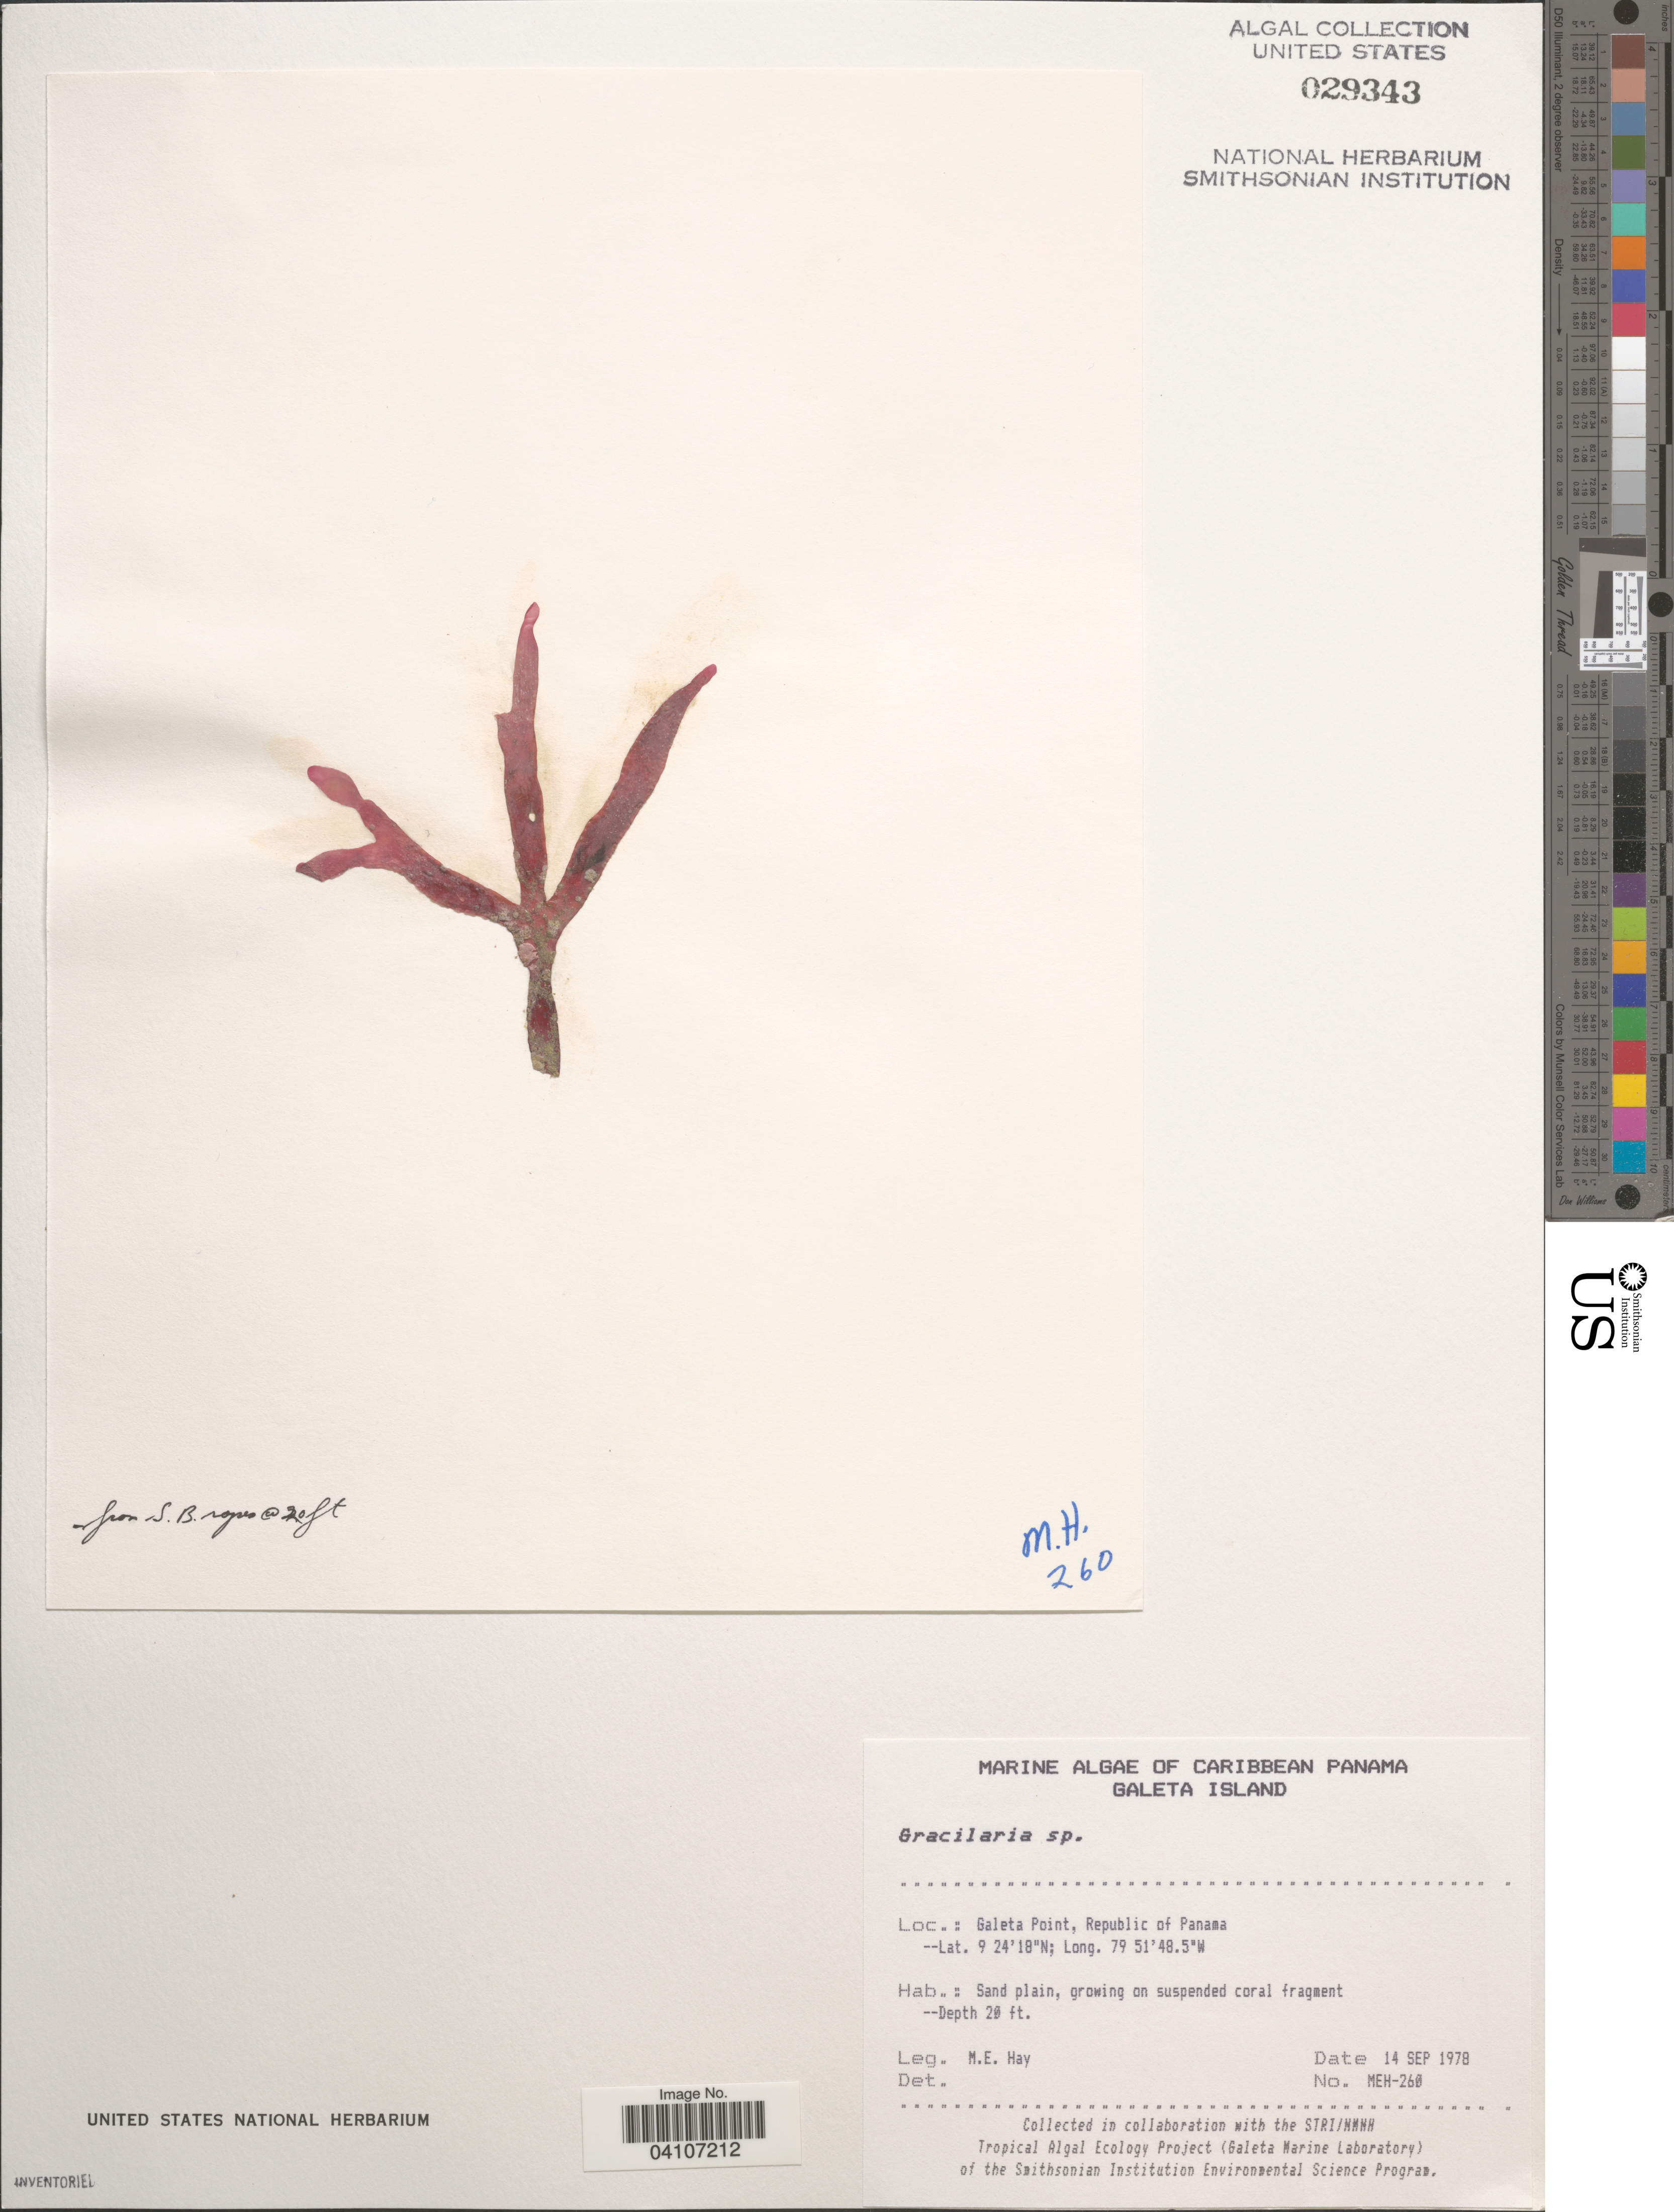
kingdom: Plantae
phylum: Rhodophyta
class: Florideophyceae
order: Gracilariales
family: Gracilariaceae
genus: Gracilaria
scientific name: Gracilaria sp.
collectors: M. E. Hay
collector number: MEH-260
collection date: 1978-09-14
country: Panama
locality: Caribbean Panama. Galeta Island. Galeta Point, Republic of Panama.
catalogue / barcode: US 29343